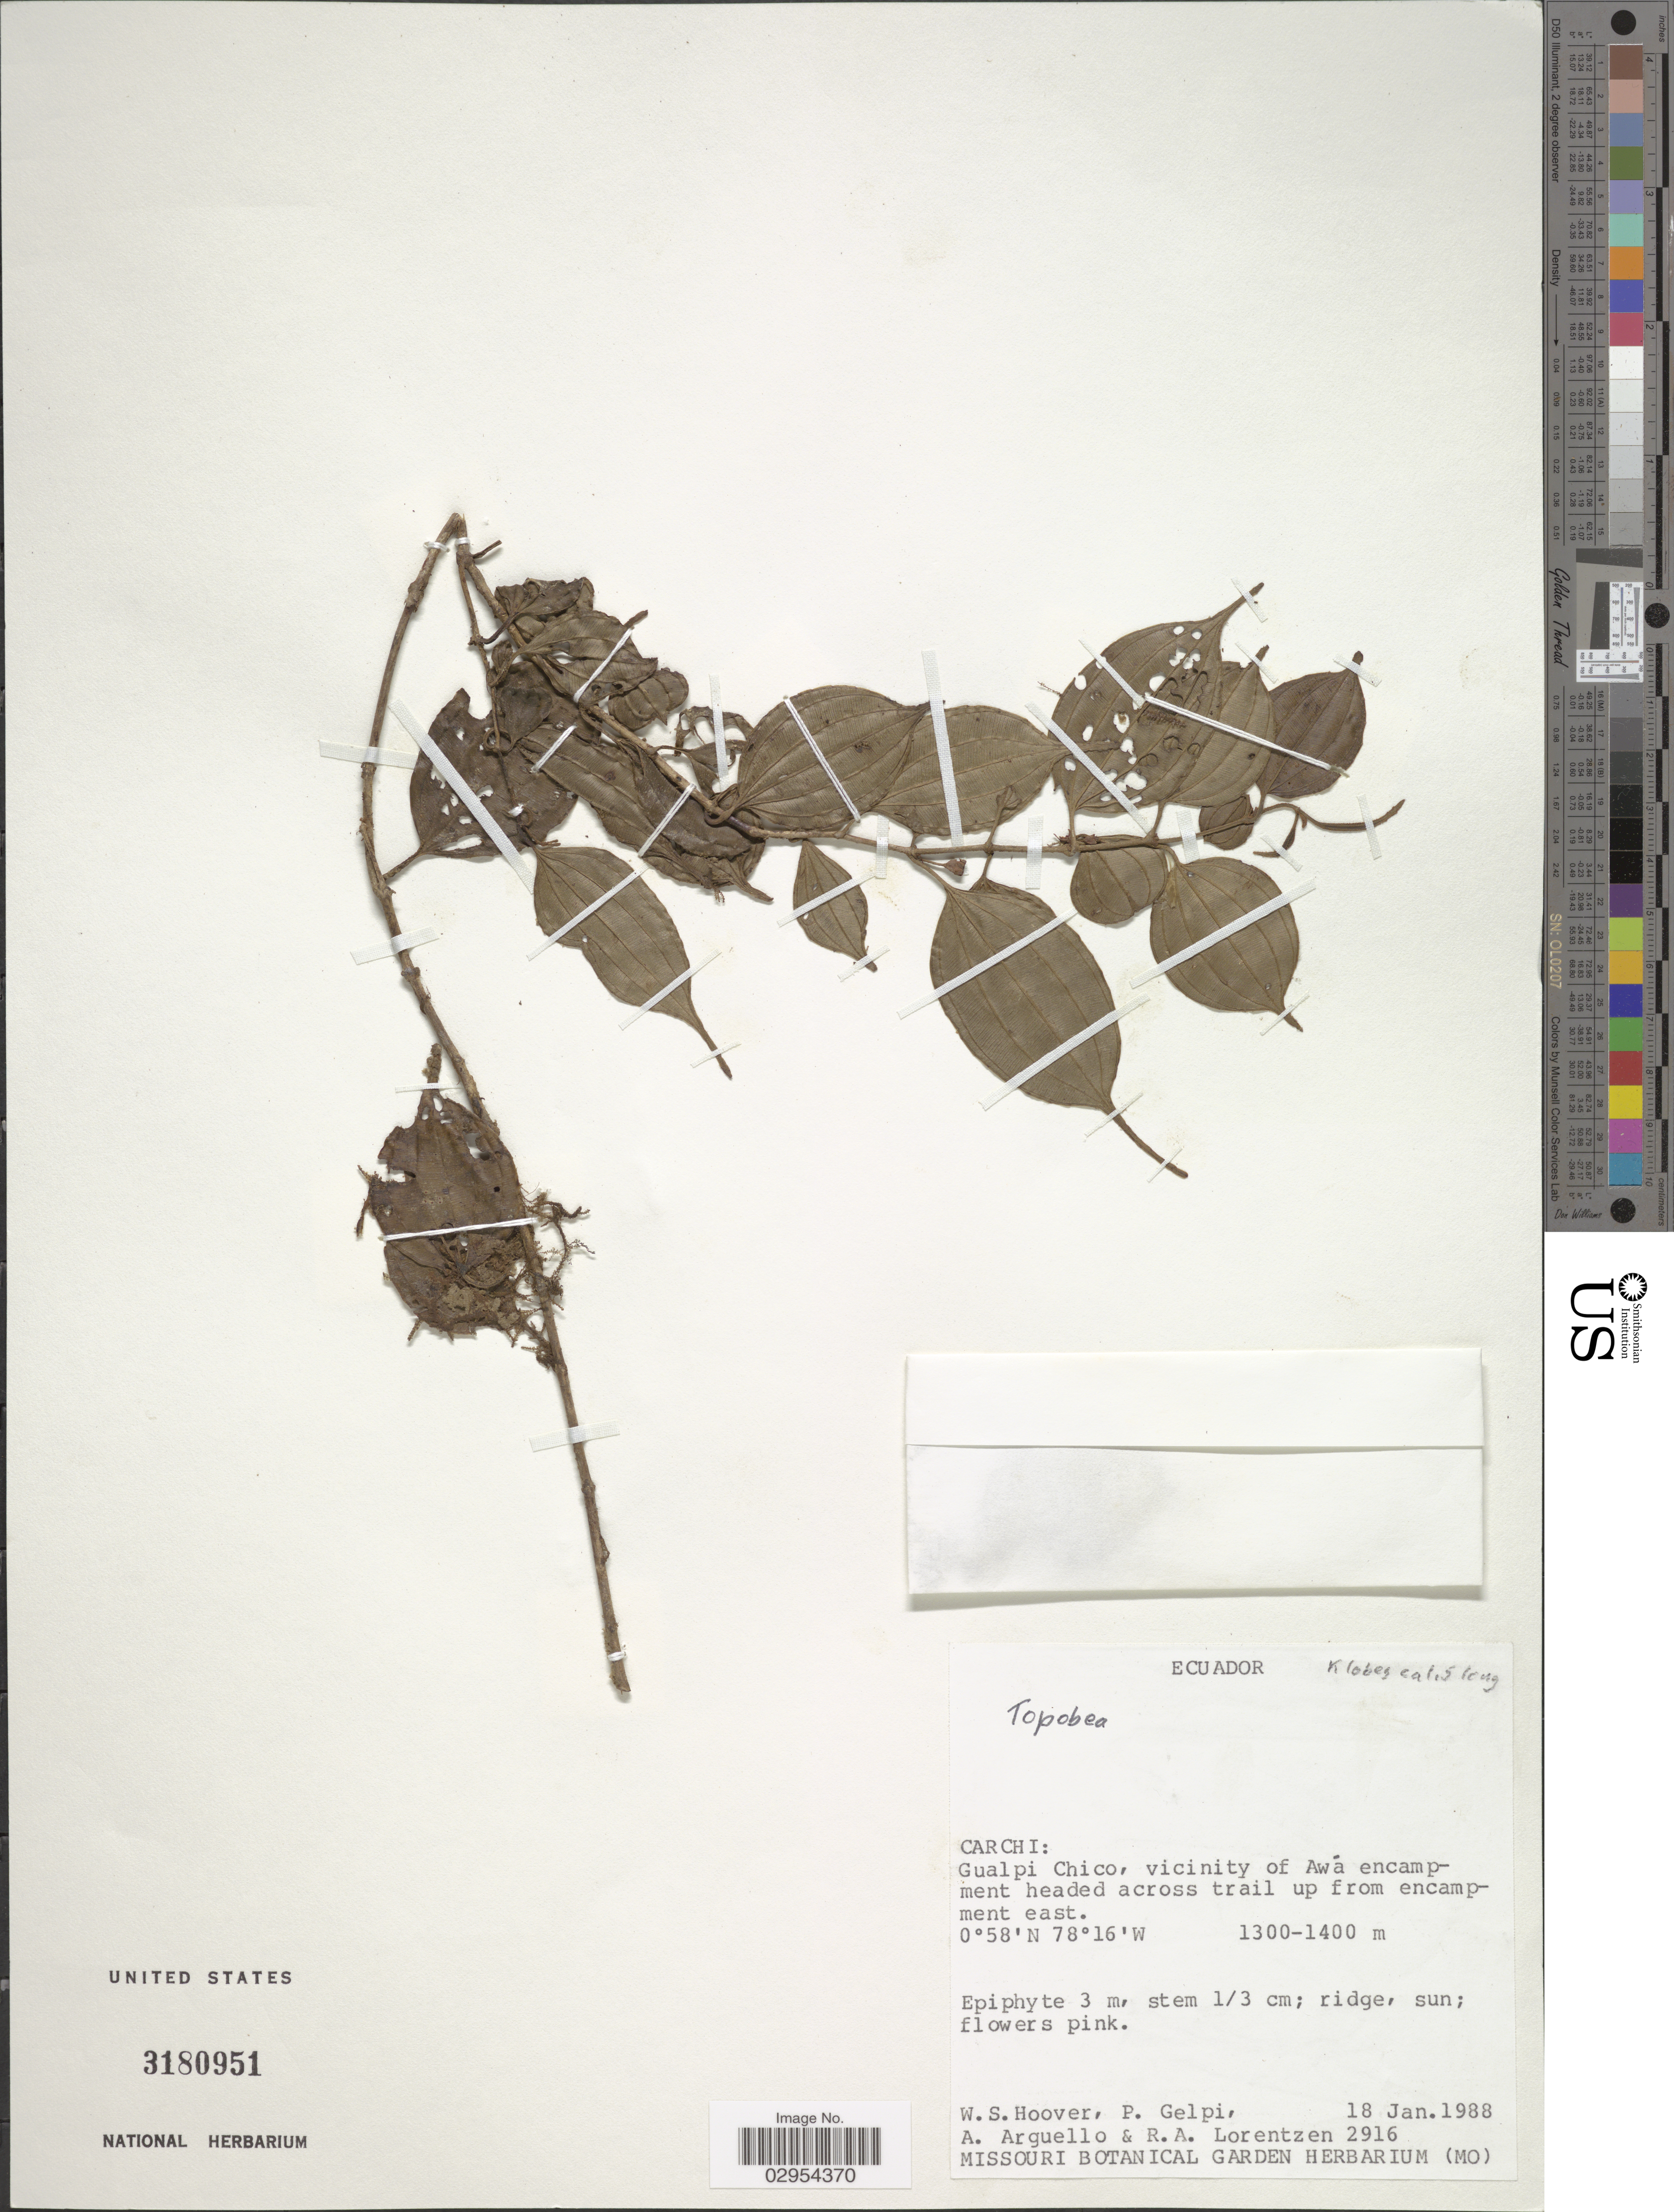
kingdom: Plantae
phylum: Tracheophyta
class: Magnoliopsida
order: Myrtales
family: Melastomataceae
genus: Topobea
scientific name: Topobea sp.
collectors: W. S. Hoover, P. Gelpi, A. Arguello & R. Lorentzen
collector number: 2916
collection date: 1988-01-18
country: Ecuador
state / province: Carchi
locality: Gualpi Chico, vicinity of Awá encampment headed across trail up from encampment east.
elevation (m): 1300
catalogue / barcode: US 3180951